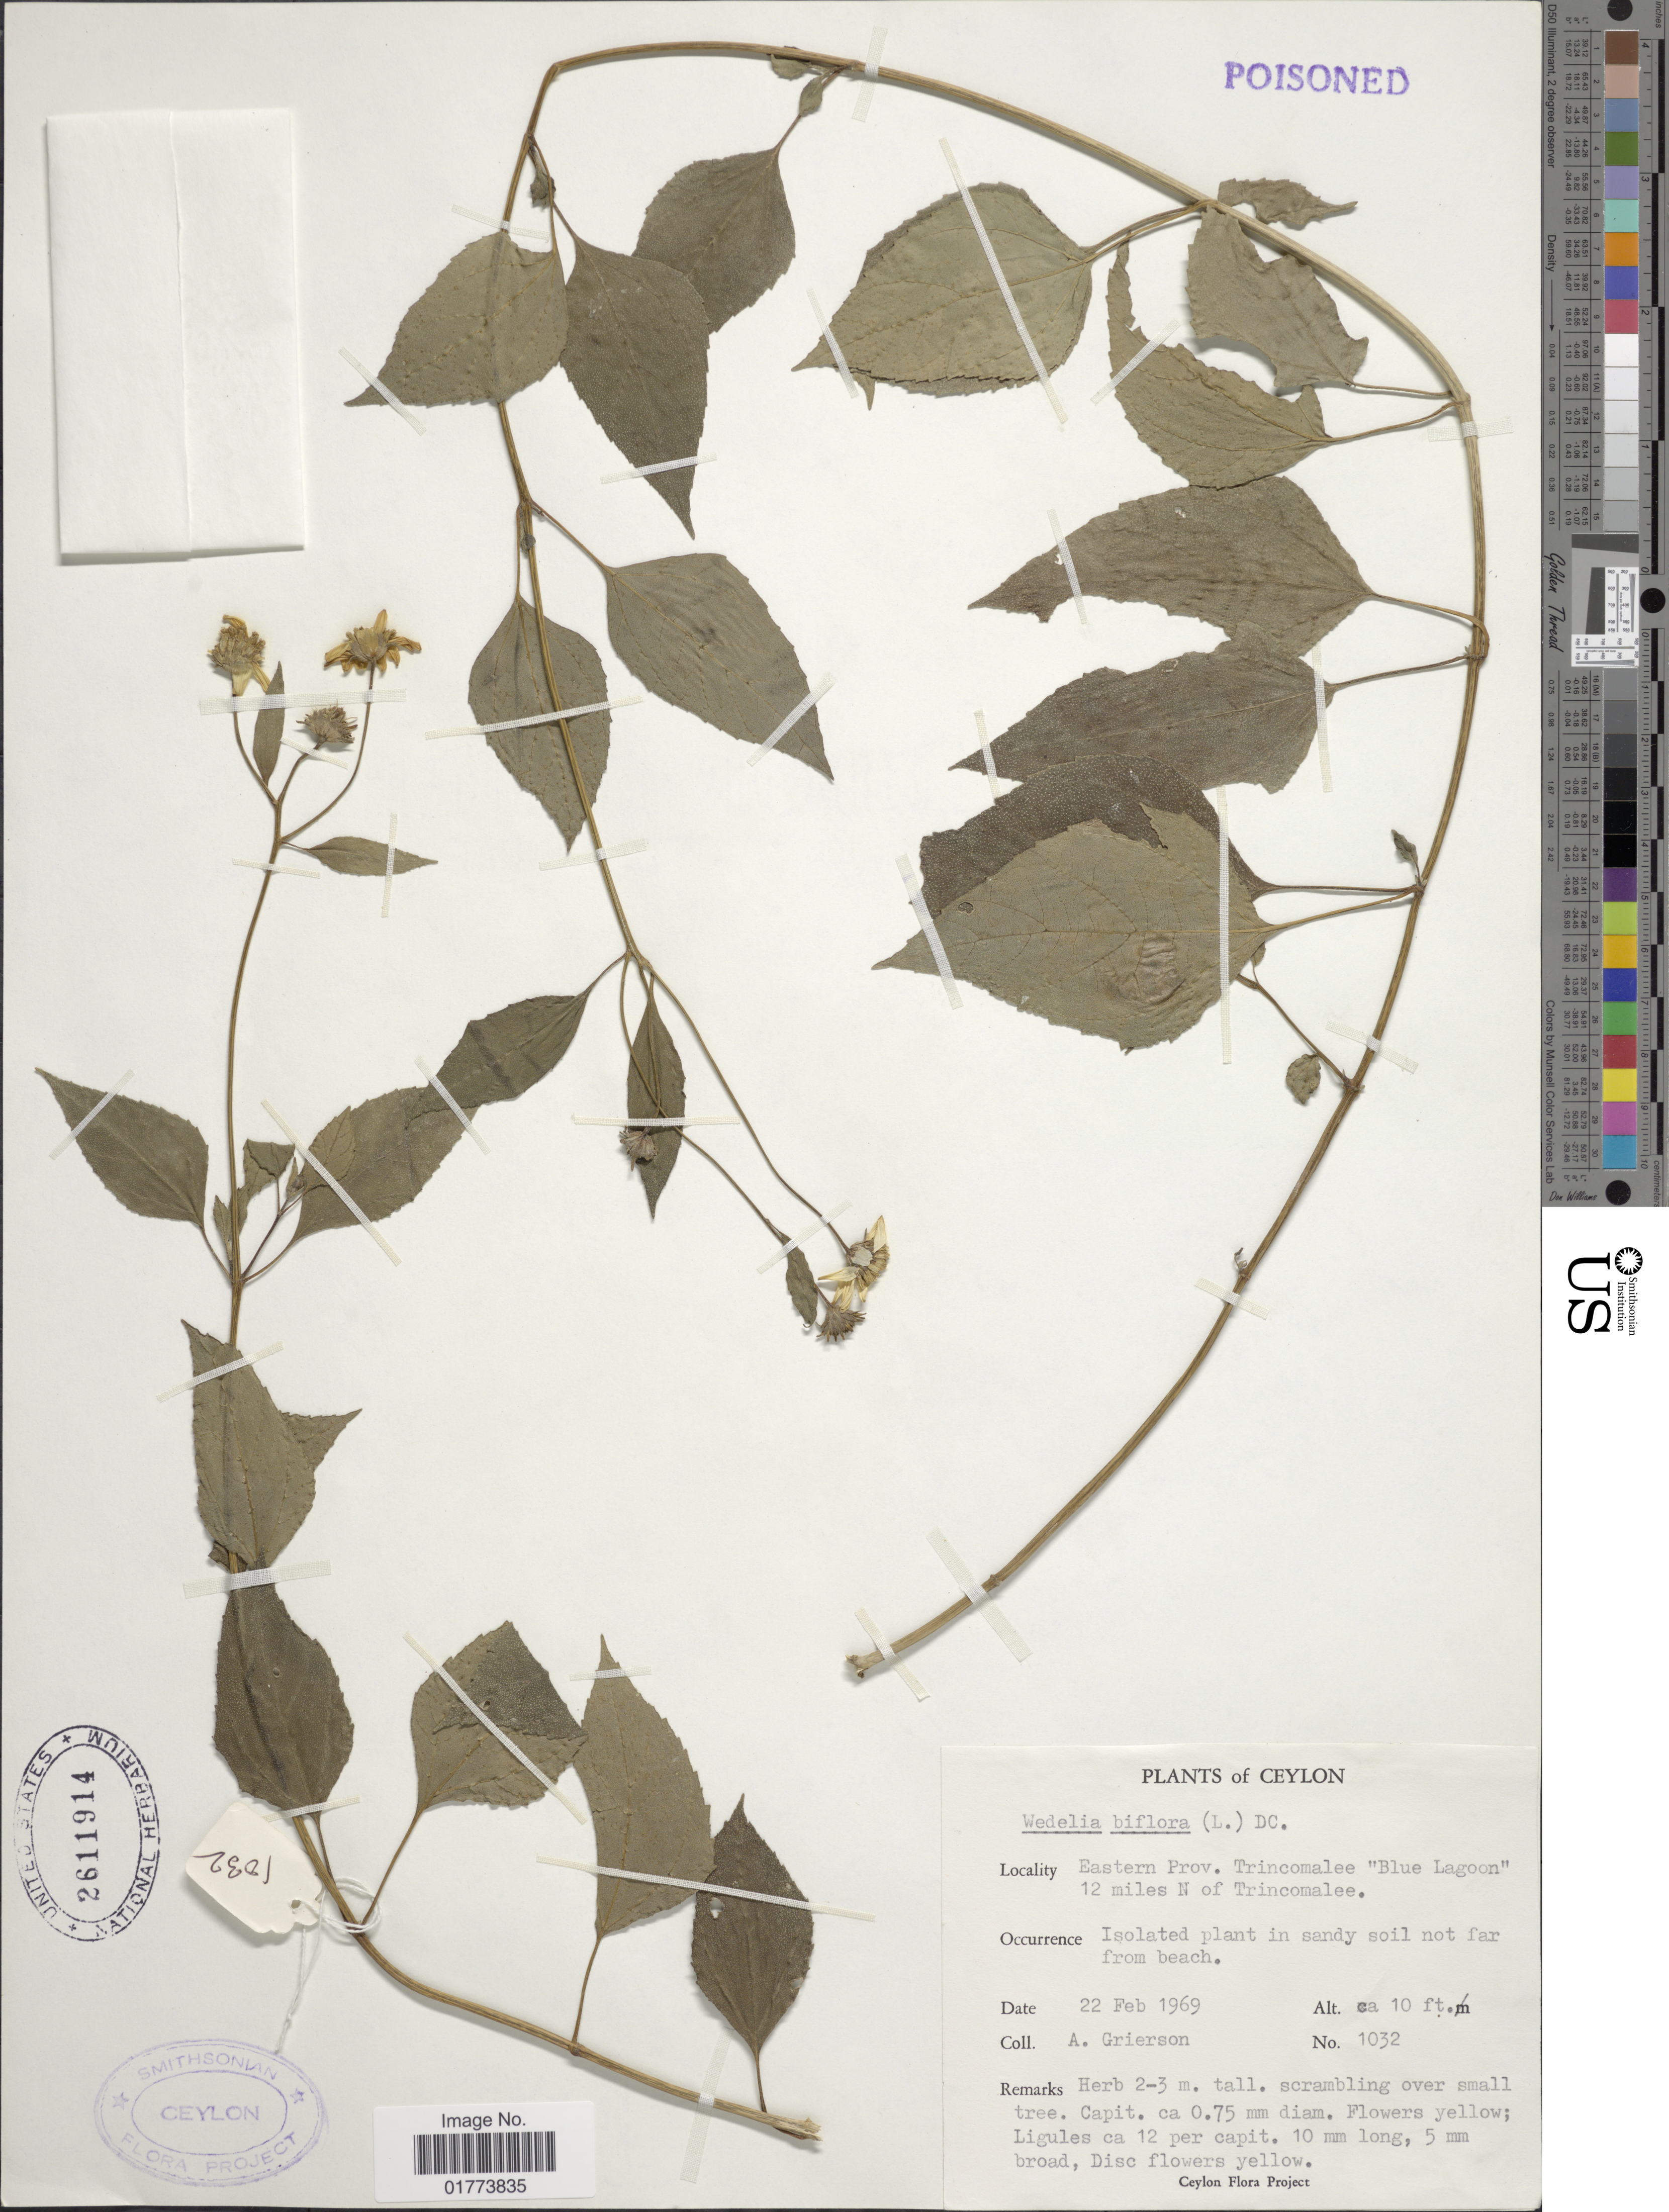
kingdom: Plantae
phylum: Tracheophyta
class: Magnoliopsida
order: Asterales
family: Asteraceae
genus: Wollastonia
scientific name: Wollastonia biflora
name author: (L.) DC.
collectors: A. Grierson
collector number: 1032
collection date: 1969-02-22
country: Sri Lanka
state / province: Eastern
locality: Ceylon, Eastern Prov. Trincomalee "Blue Lagoon" 12 miles N of Trincomalee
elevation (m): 3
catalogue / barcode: US 2611914